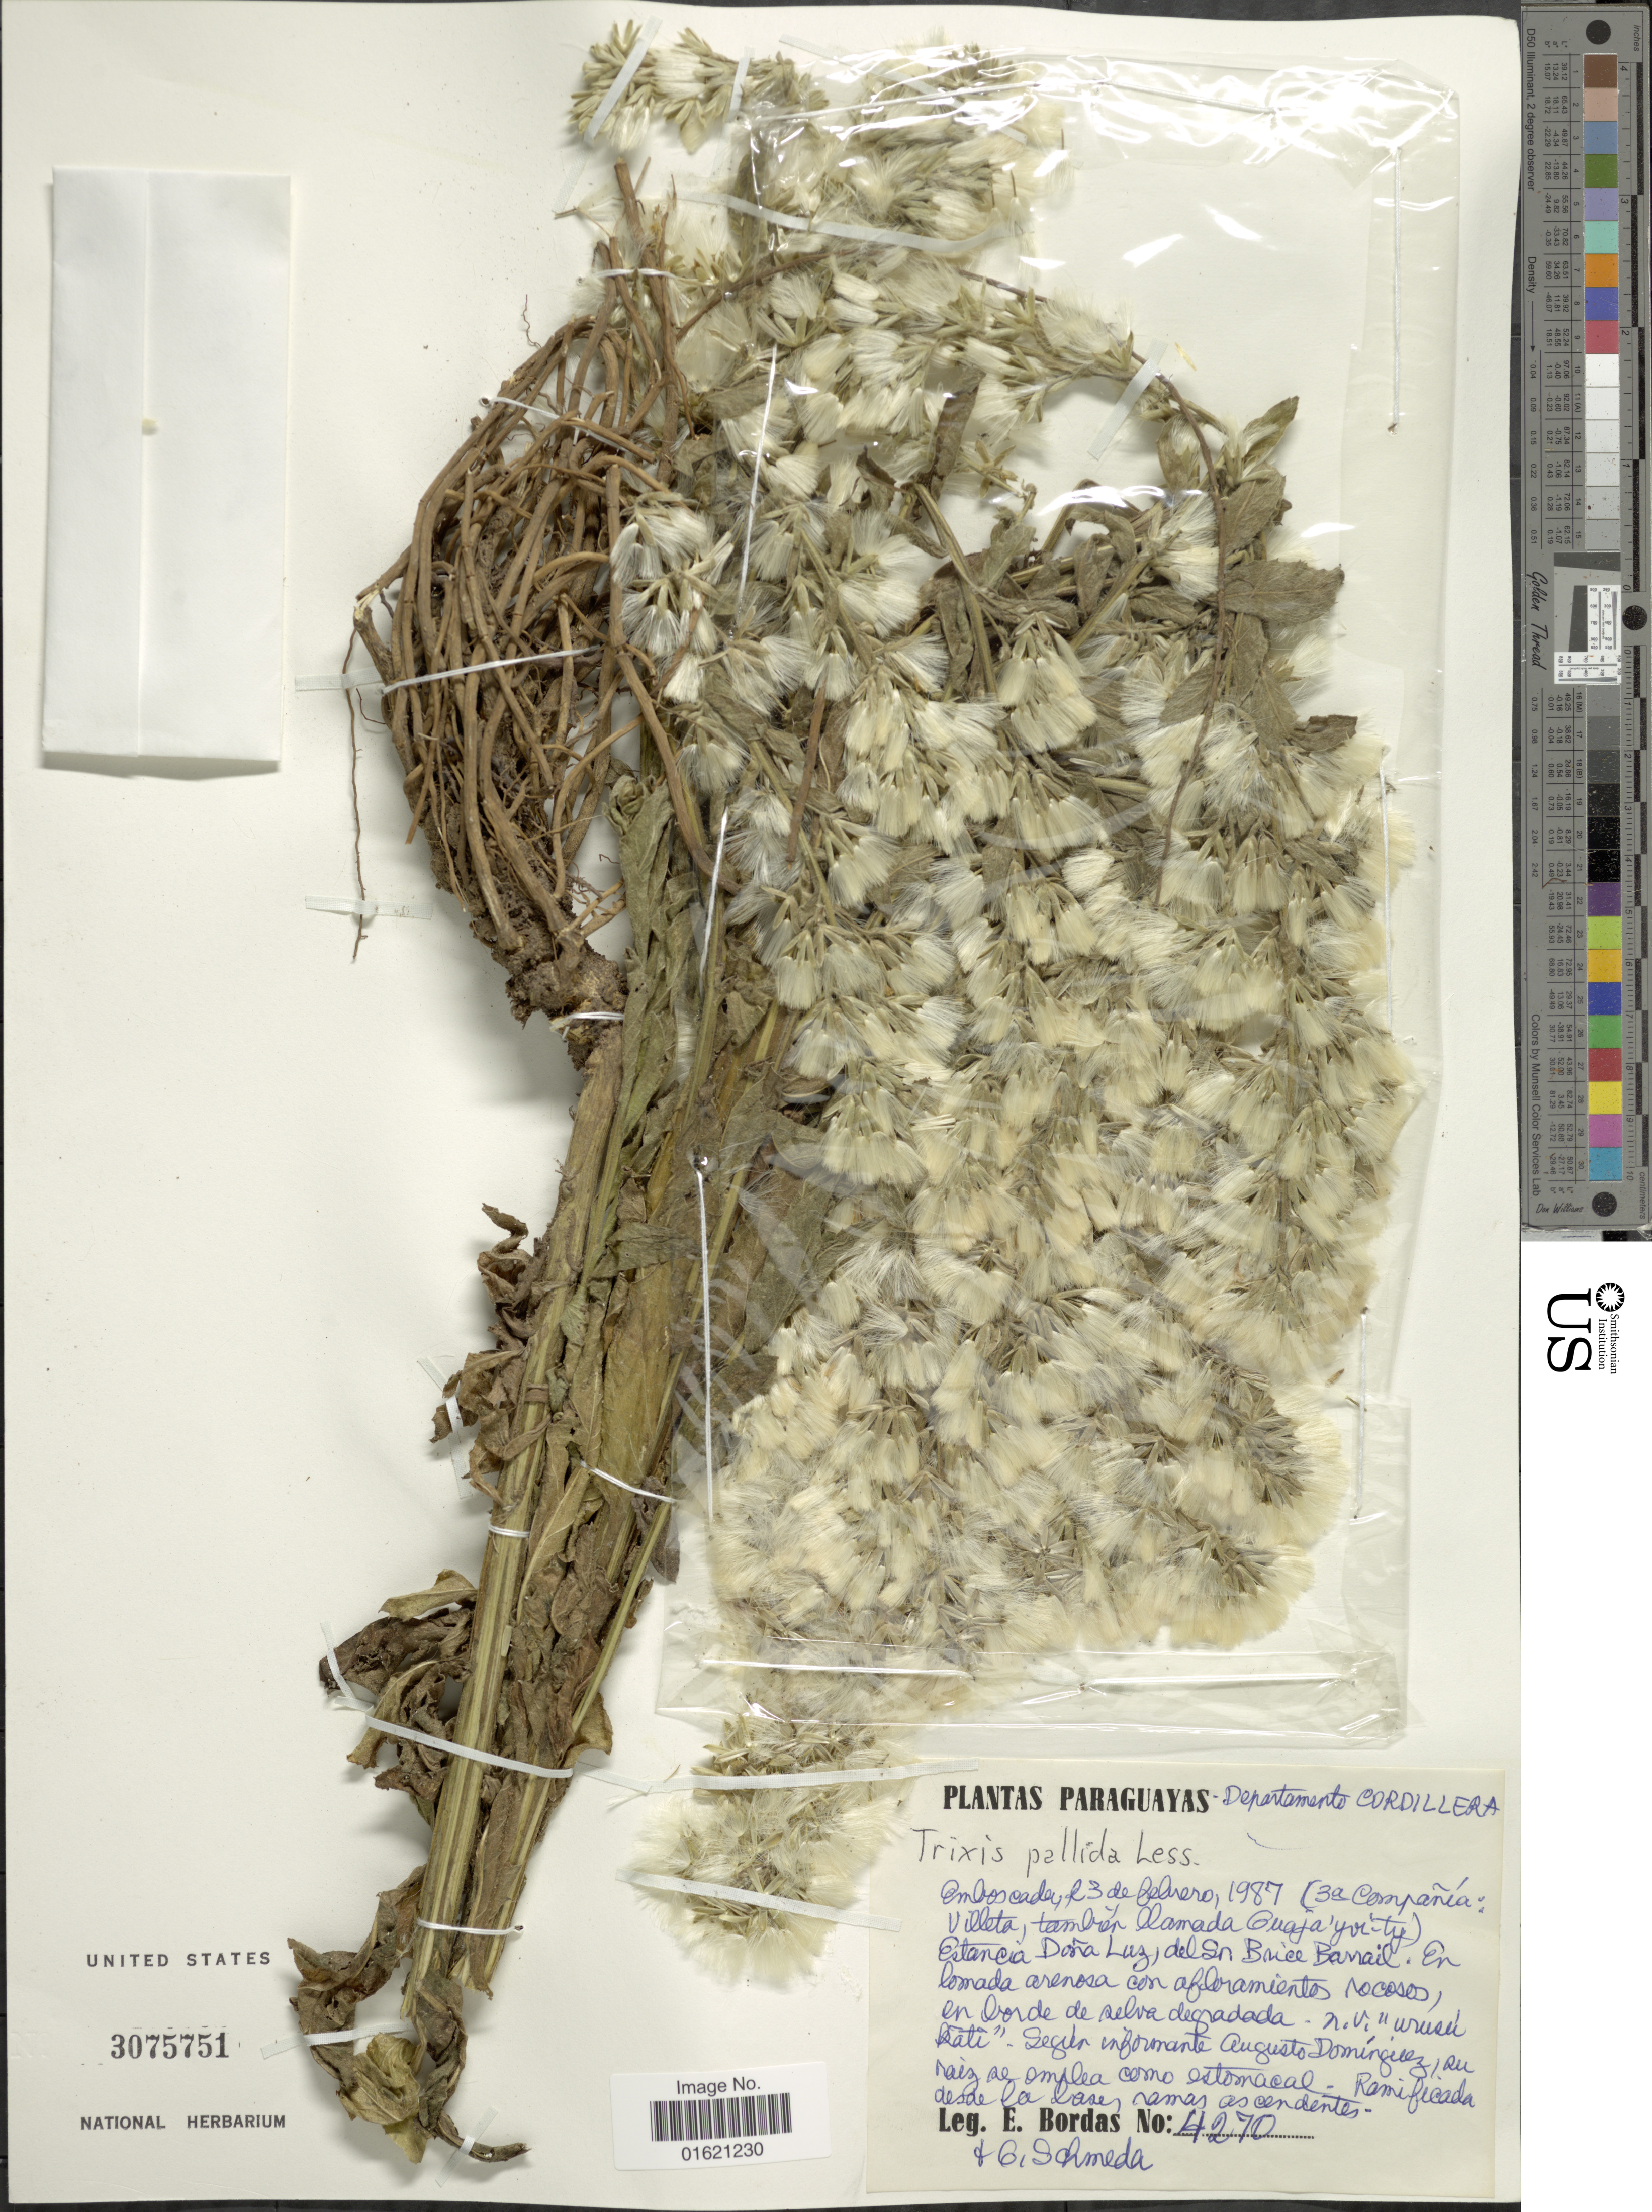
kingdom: Plantae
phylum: Tracheophyta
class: Magnoliopsida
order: Asterales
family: Asteraceae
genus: Trixis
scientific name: Trixis pallida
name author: Less.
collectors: E. Bordas & G. Schmeda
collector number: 4270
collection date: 1987-02-03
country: Paraguay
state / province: Cordillera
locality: Estancia Dona Laz, del San Baice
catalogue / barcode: US 3075751